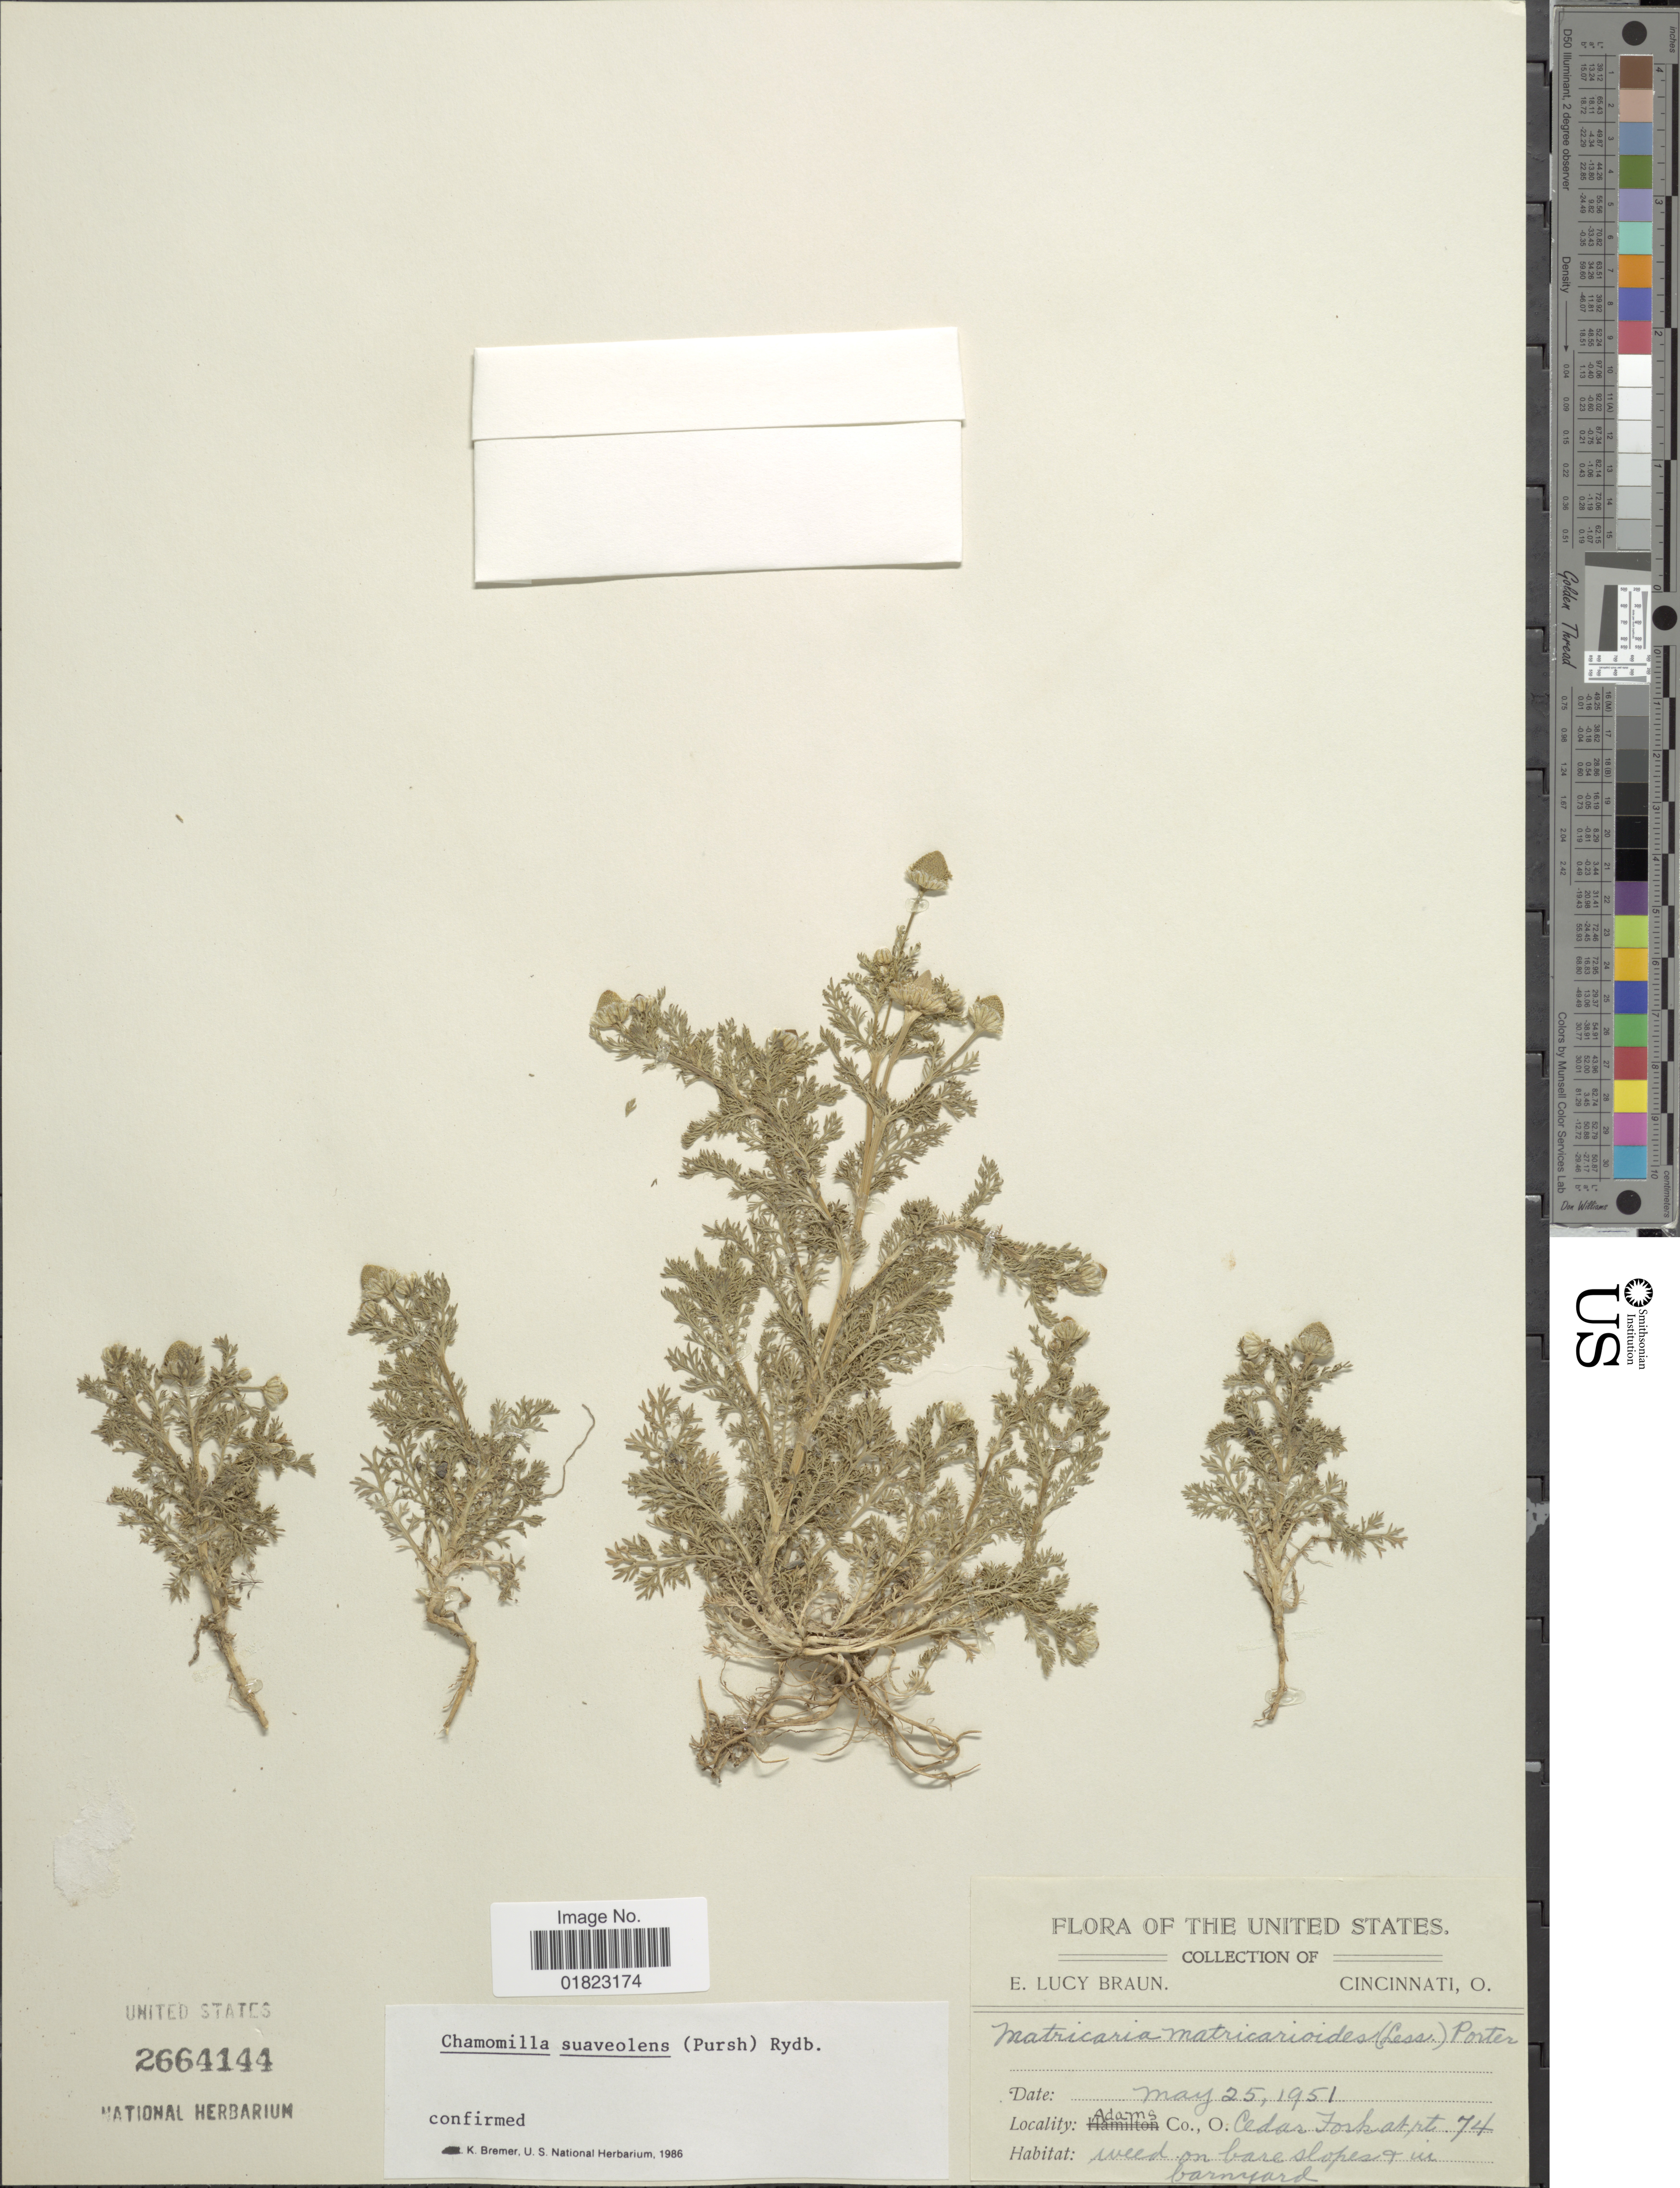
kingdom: Plantae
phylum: Tracheophyta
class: Magnoliopsida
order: Asterales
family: Asteraceae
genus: Matricaria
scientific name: Matricaria matricarioides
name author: (Less.) Porter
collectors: E. L. Braun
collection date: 1951-05-25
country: United States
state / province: Ohio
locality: Adams Co., Cedar Forhar rt. 74.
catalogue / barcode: US 2664144